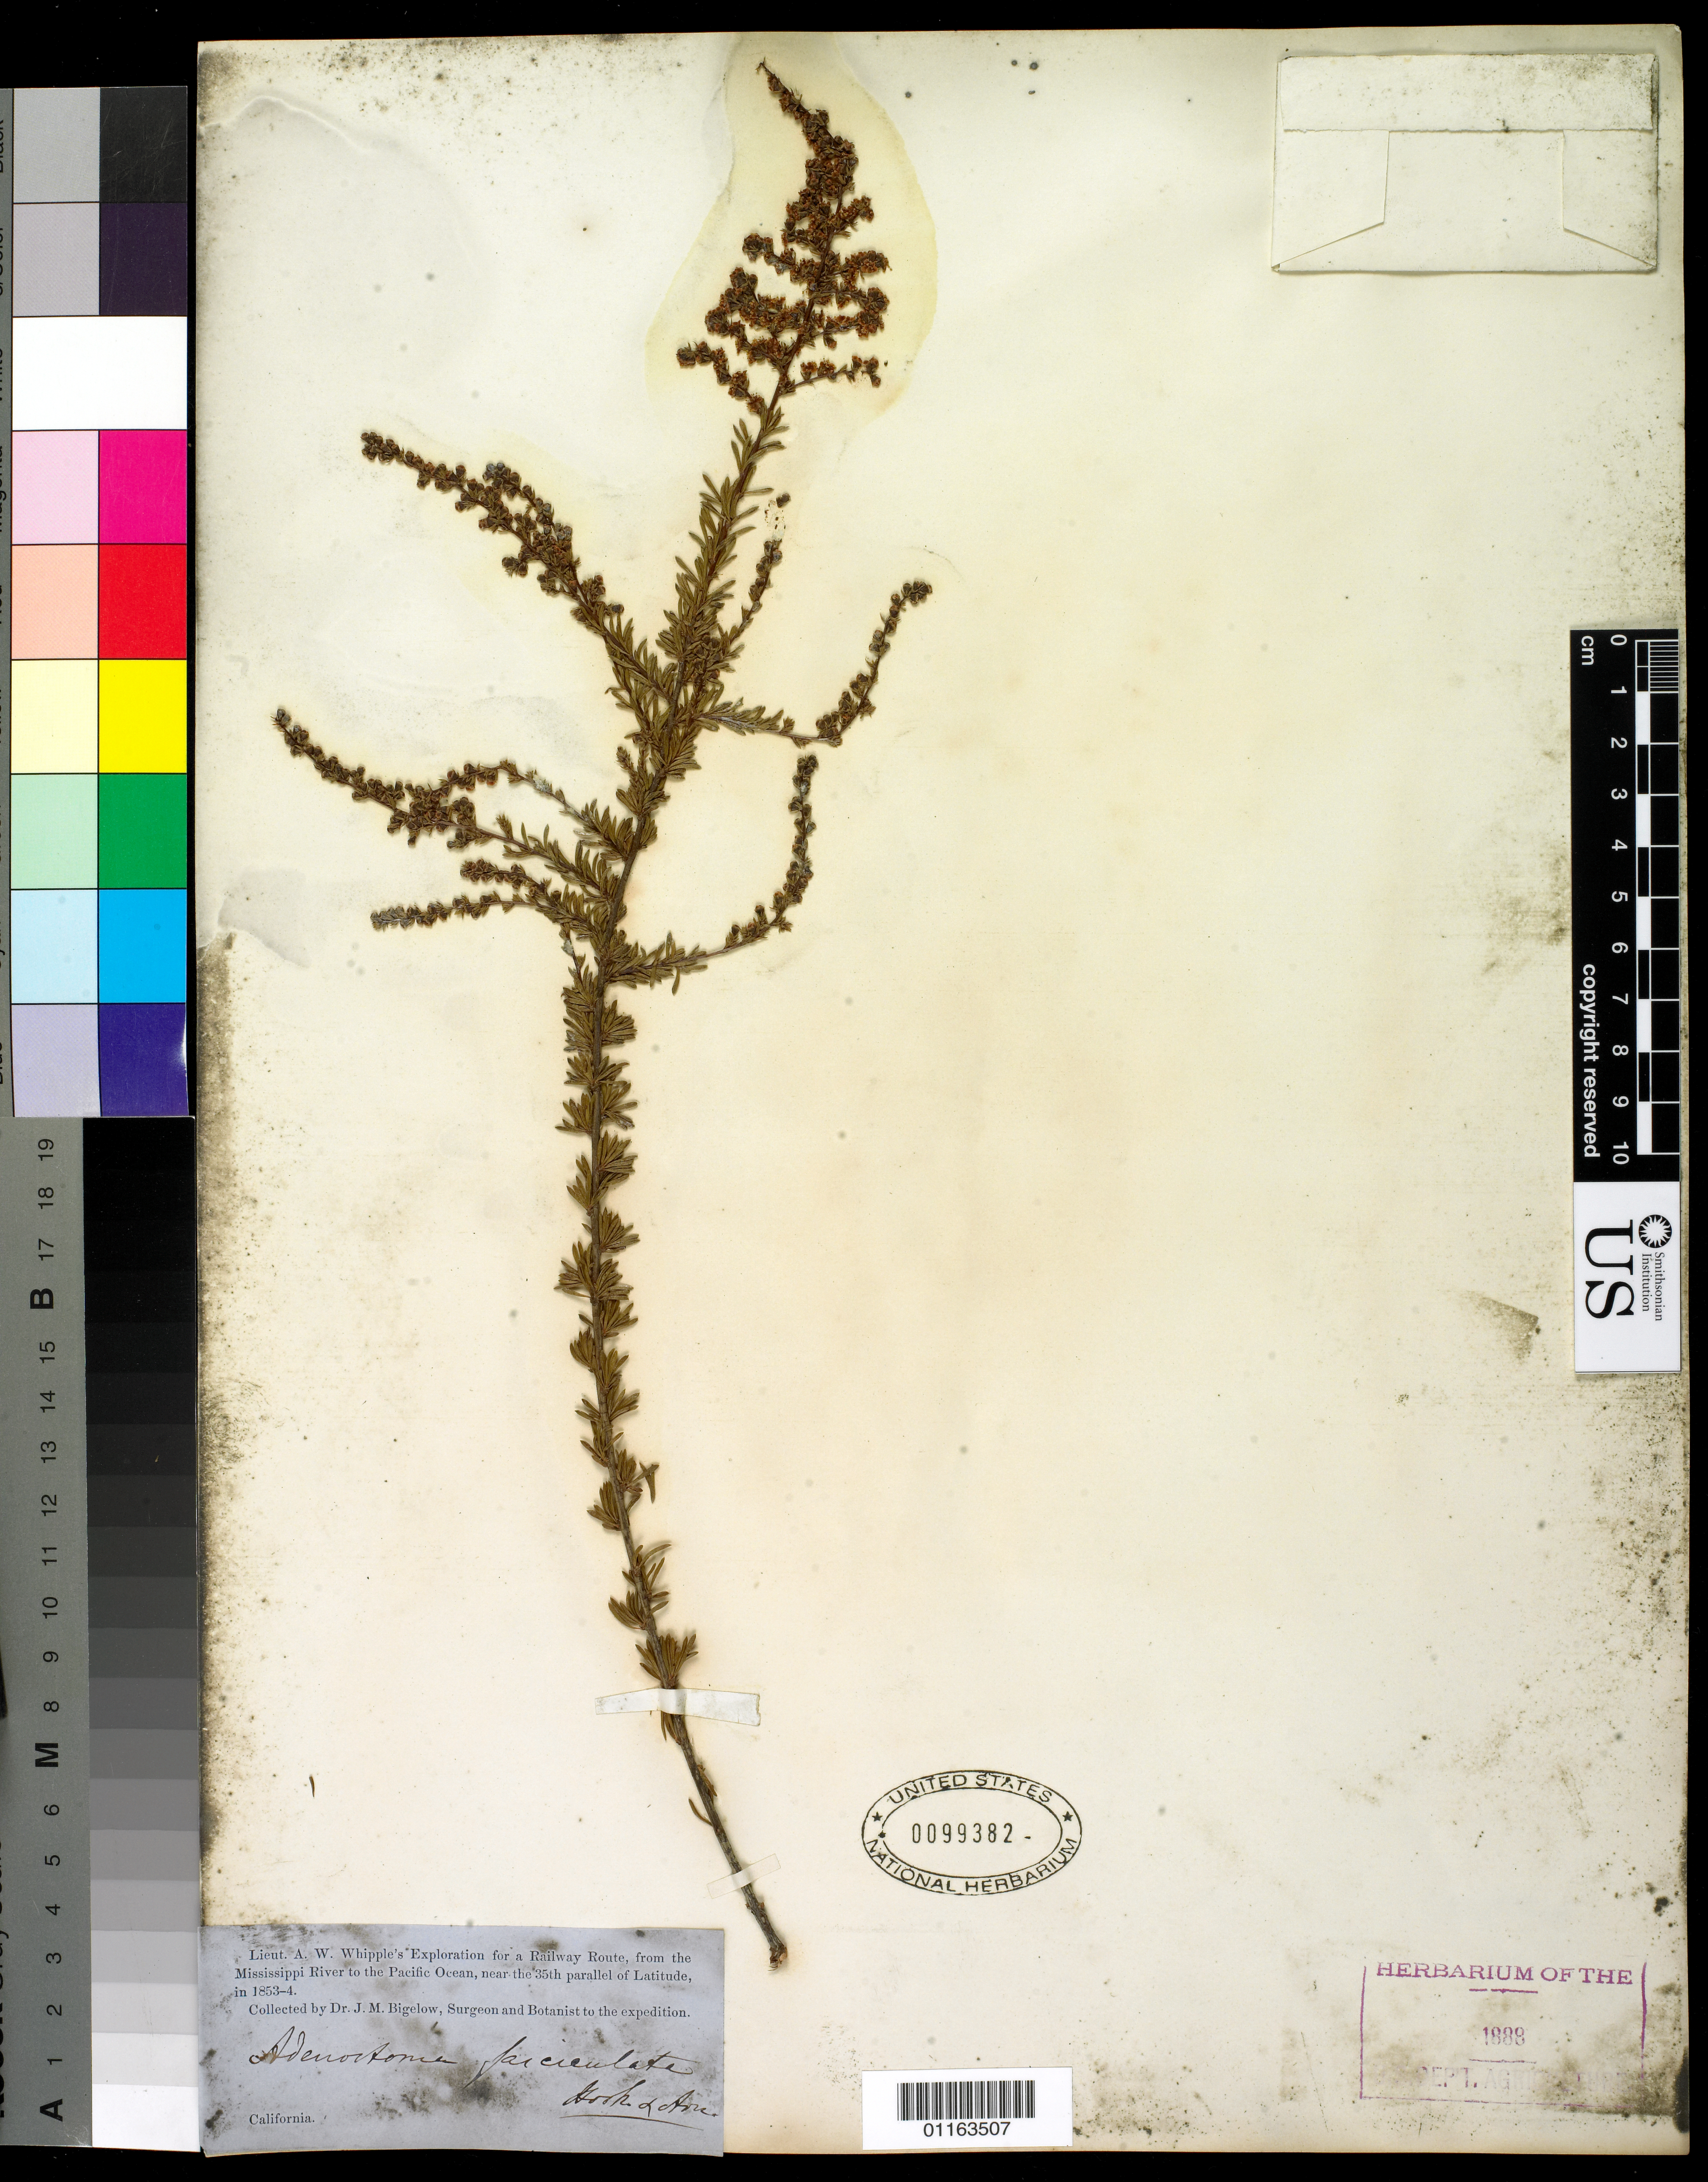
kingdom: Plantae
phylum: Tracheophyta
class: Magnoliopsida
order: Rosales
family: Rosaceae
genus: Adenostoma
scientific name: Adenostoma fasciculatum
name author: Hook. & Arn.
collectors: J. M. Bigelow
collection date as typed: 1853 to -- --- 1854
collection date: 1853/1854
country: United States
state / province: California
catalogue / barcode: US 99382